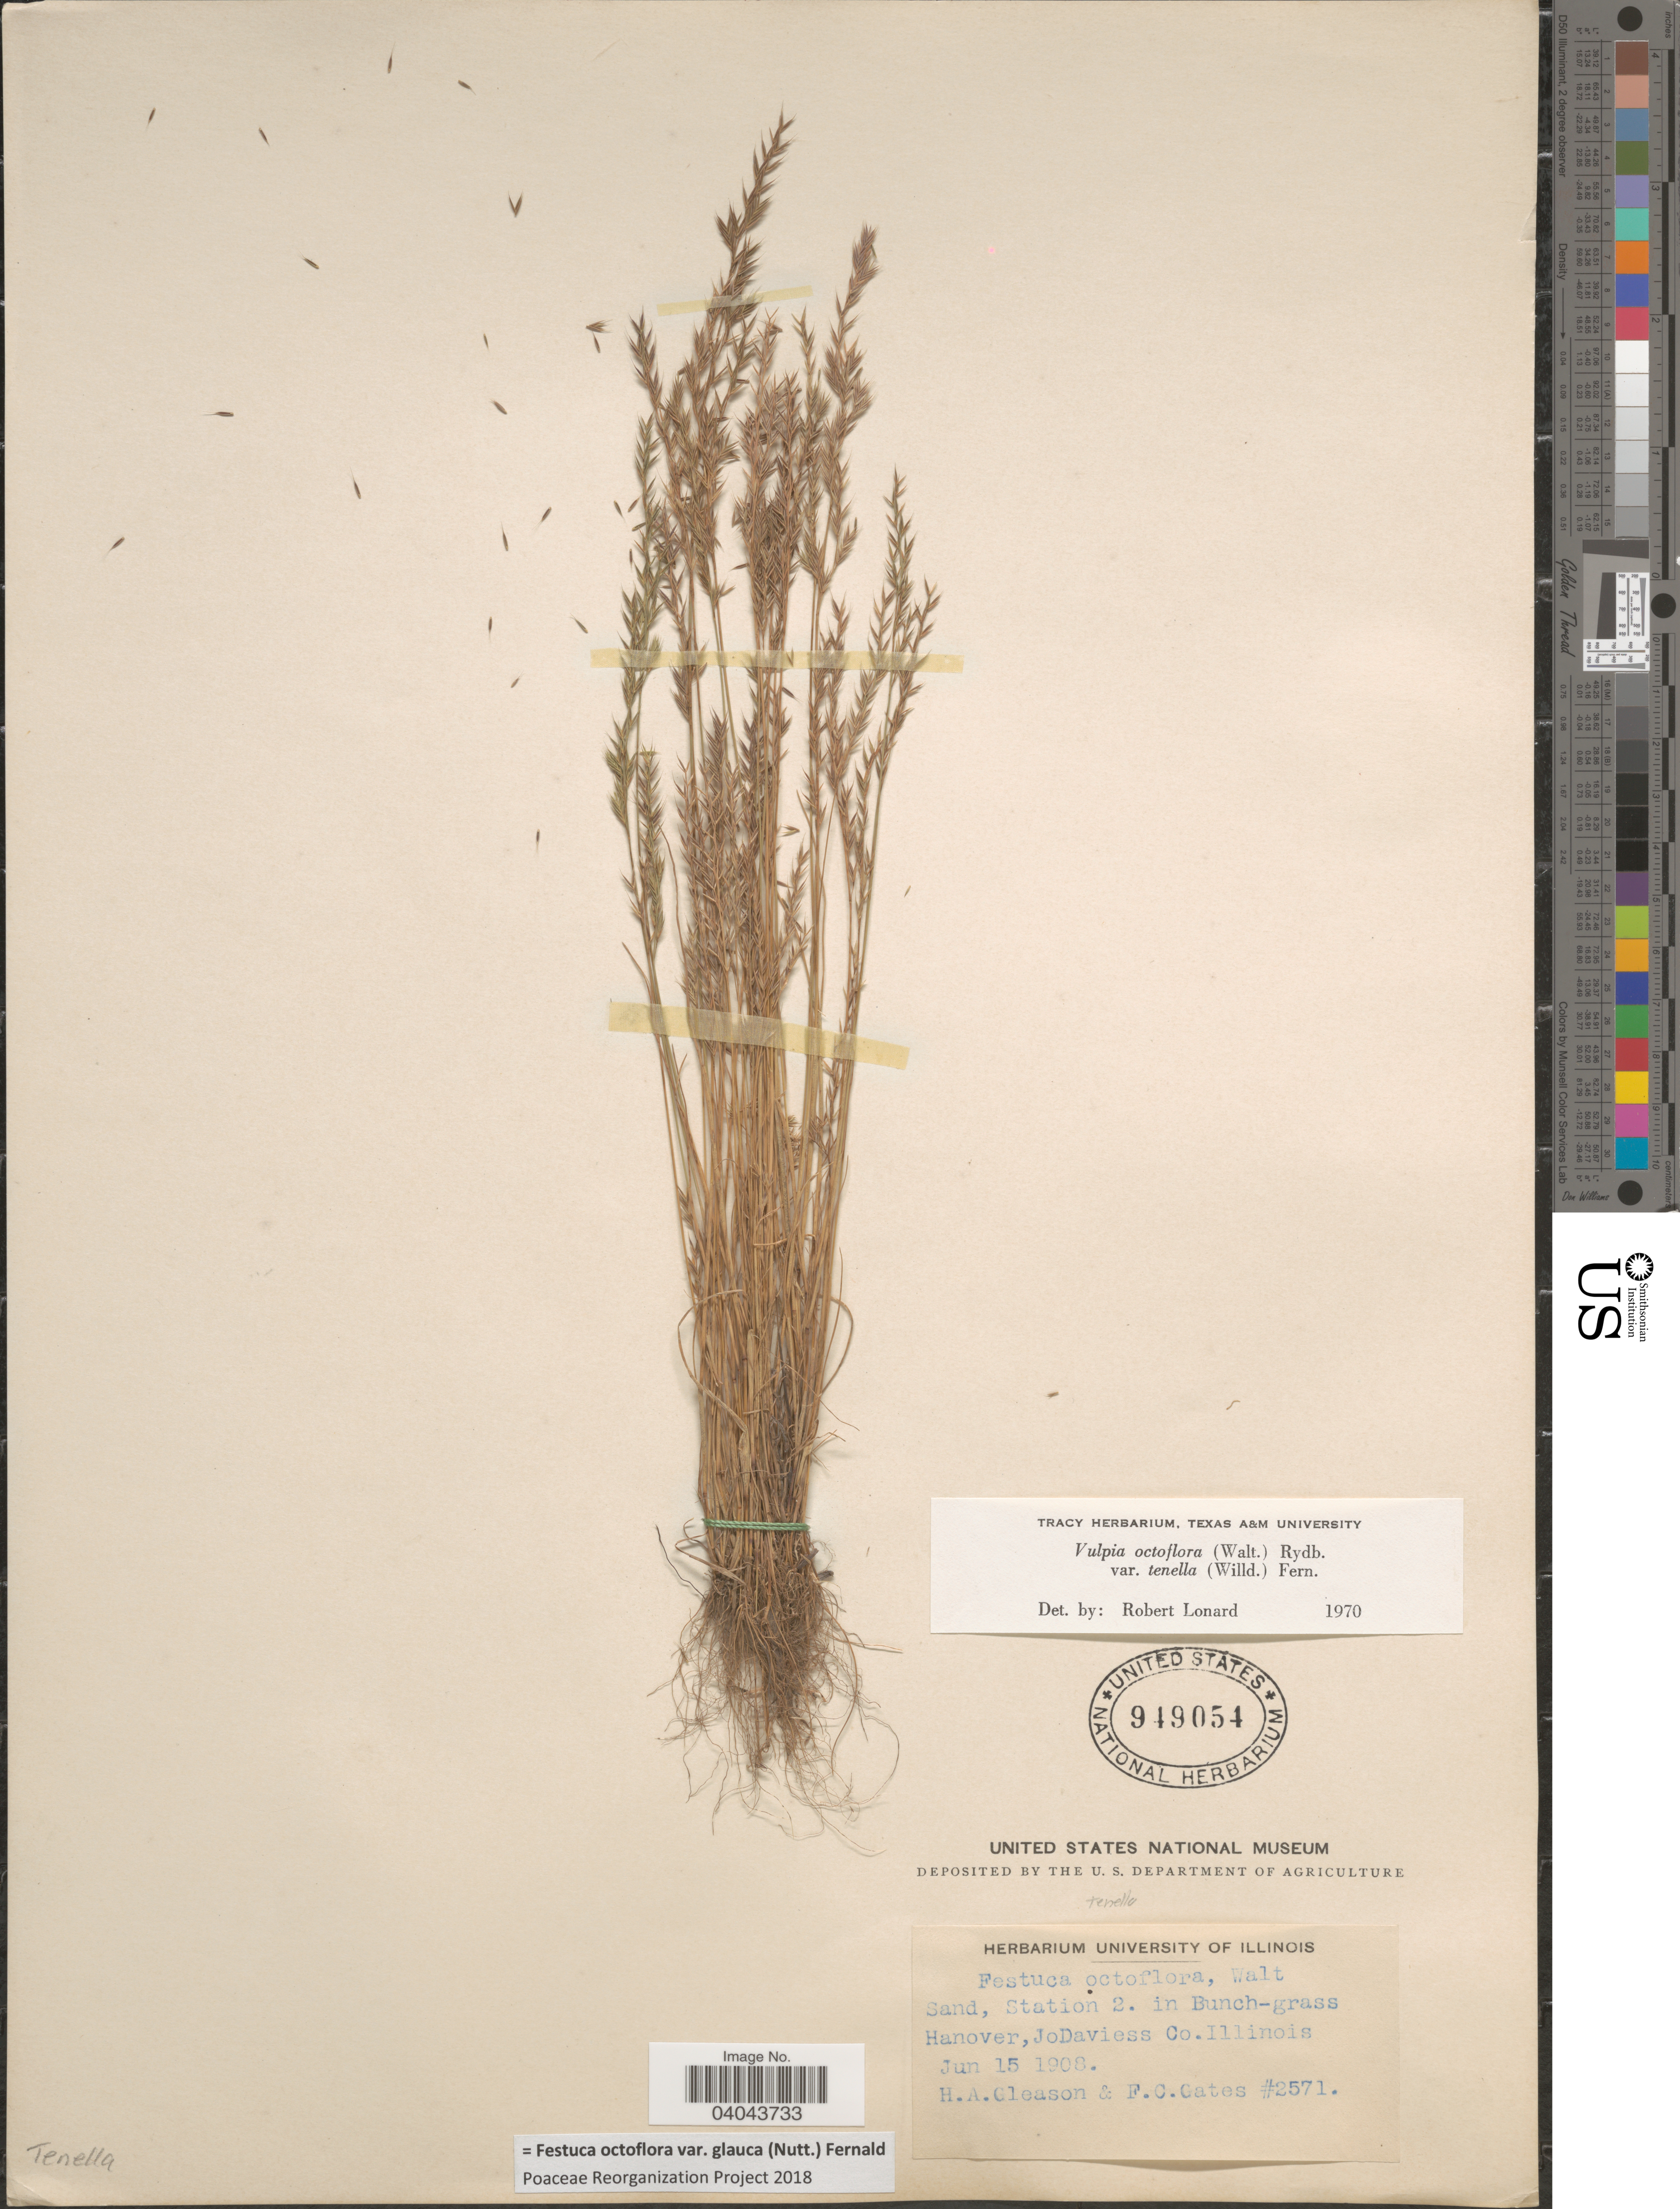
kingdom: Plantae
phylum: Tracheophyta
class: Liliopsida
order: Poales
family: Poaceae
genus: Festuca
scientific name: Festuca octoflora var. glauca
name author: (Nutt.) Fernald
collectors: H. A. Gleason & F. C. Gates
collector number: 2571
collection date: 1908-06-15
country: United States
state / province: Illinois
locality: Sand, Station 2. In Bunch-grass Hanover, JoDaviess Co.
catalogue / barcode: US 949054